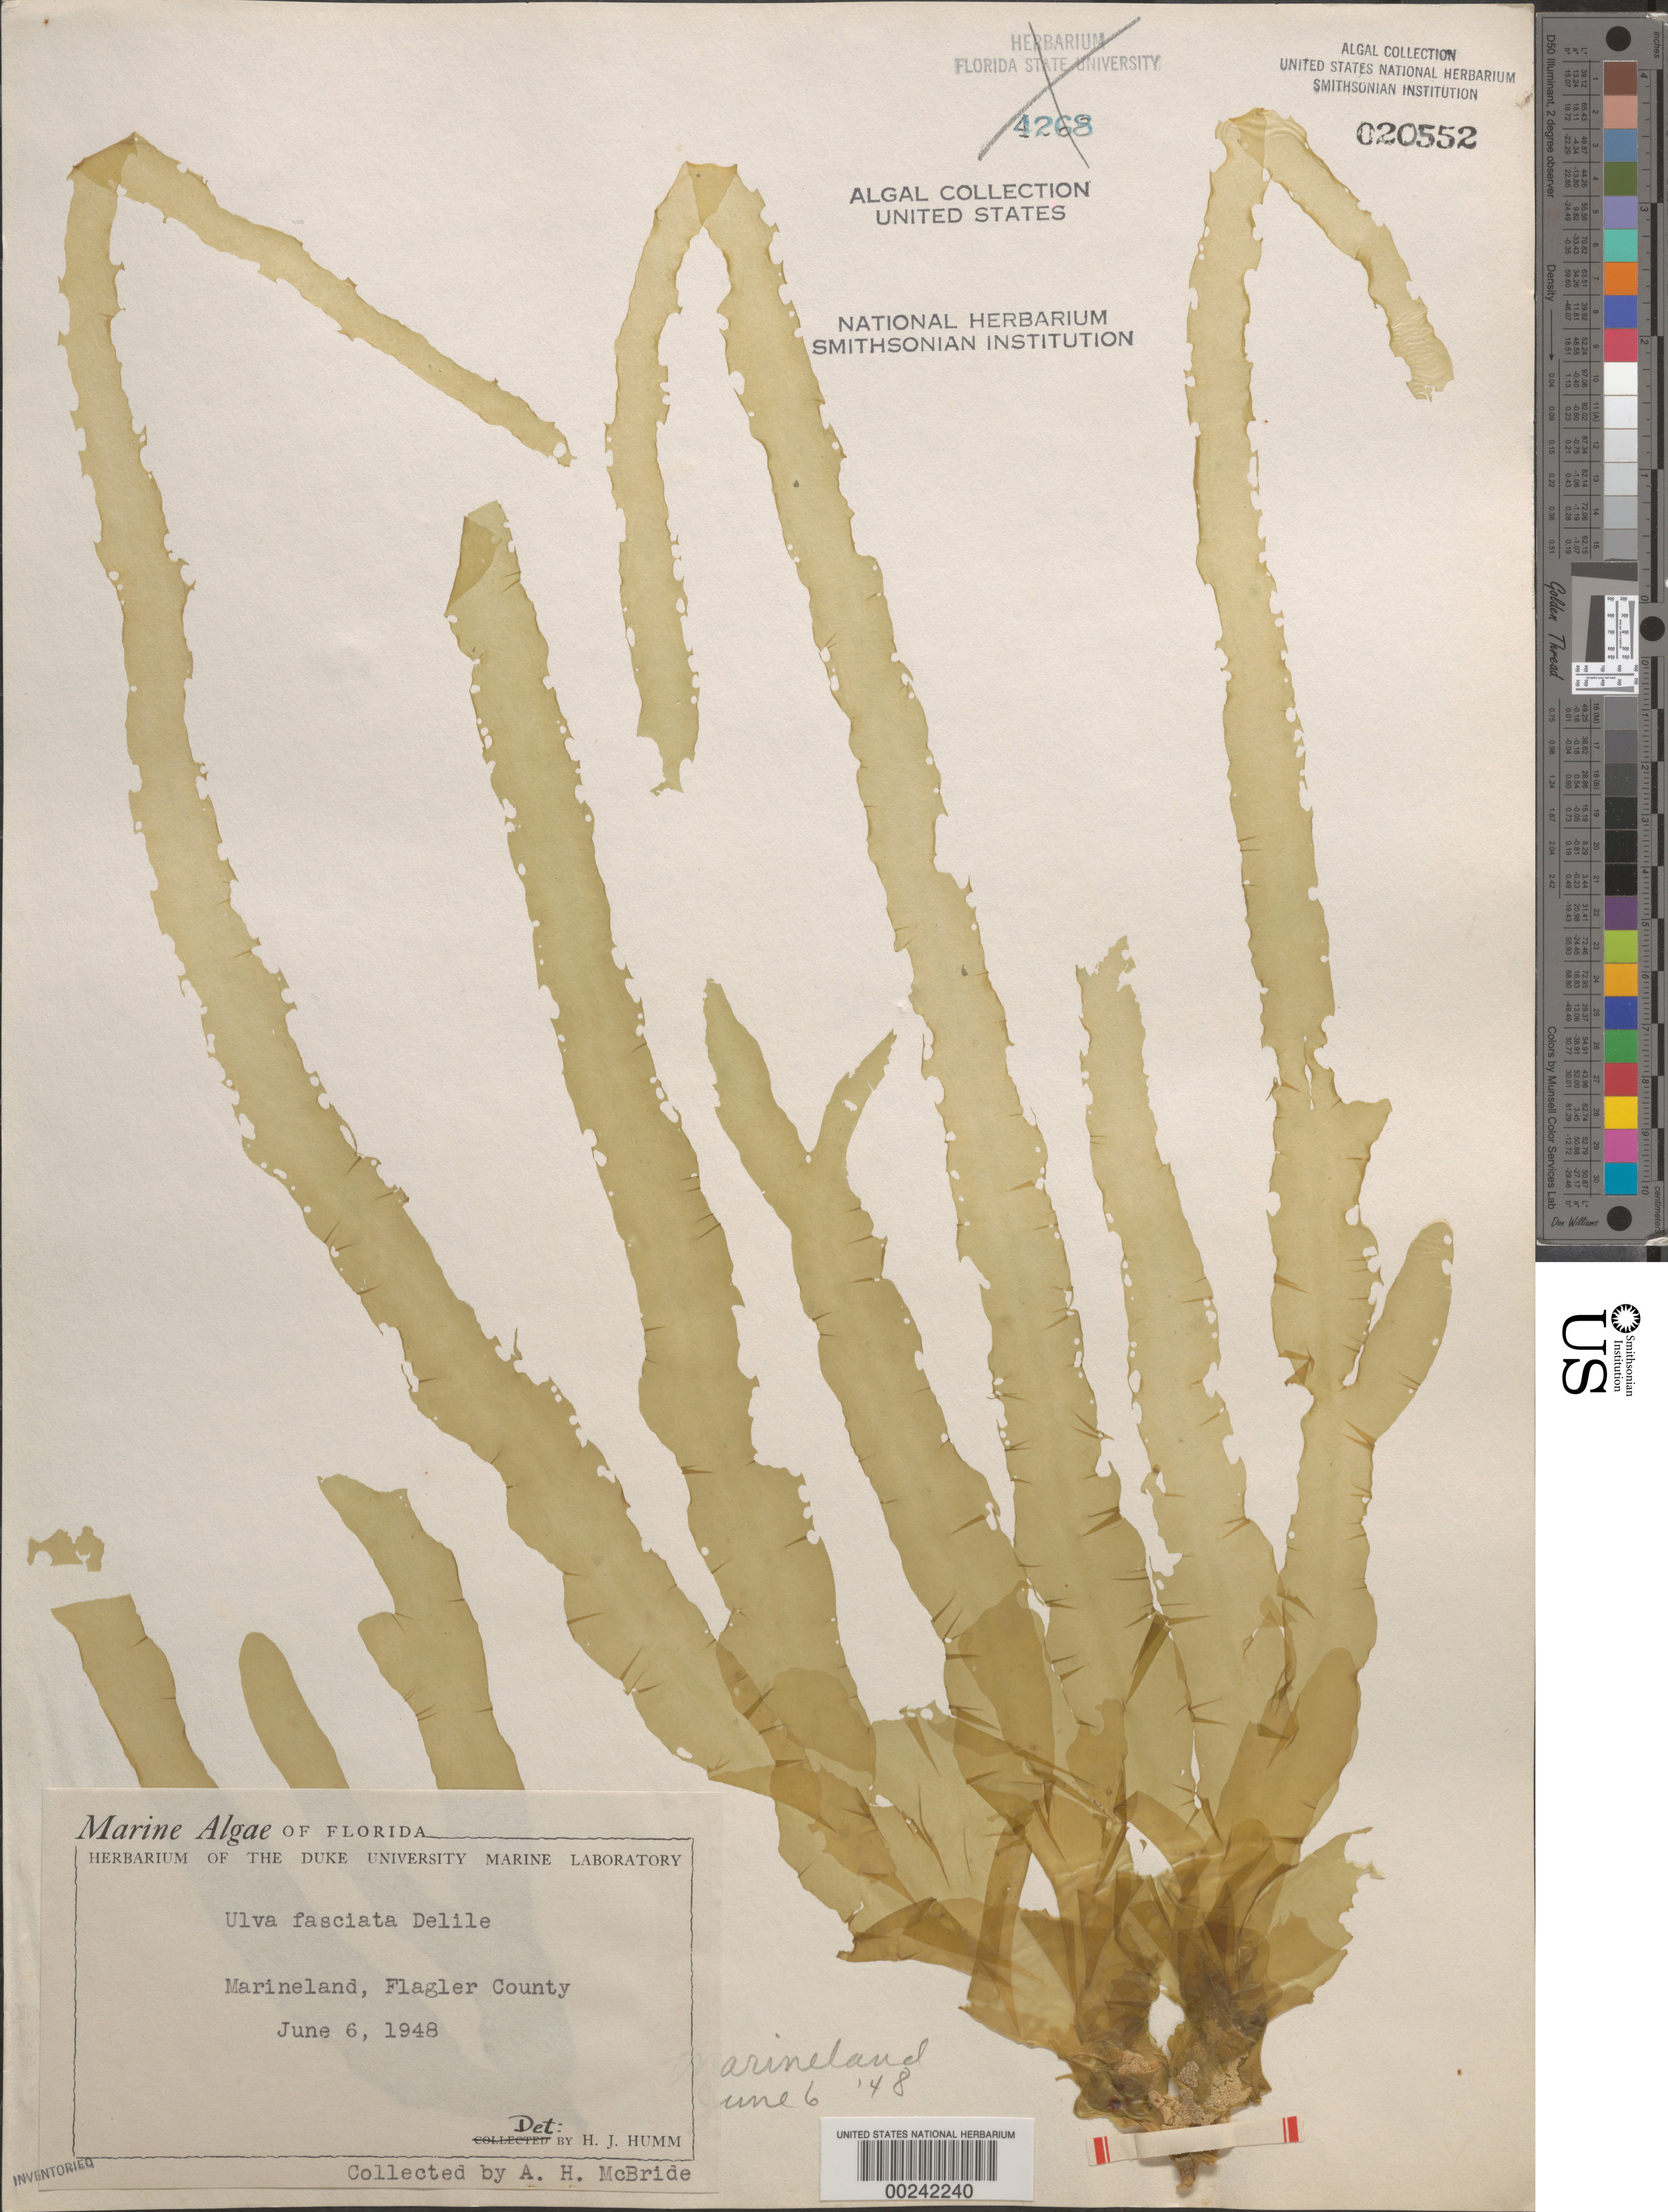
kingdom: Plantae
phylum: Chlorophyta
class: Ulvophyceae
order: Ulvales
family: Ulvaceae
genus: Ulva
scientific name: Ulva lactuca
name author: L.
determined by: Algae name updating Project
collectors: A. Mcbride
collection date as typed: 06 Jun 1948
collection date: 1948-06-06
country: United States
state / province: Florida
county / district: Flagler County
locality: Marineland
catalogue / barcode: US 20552